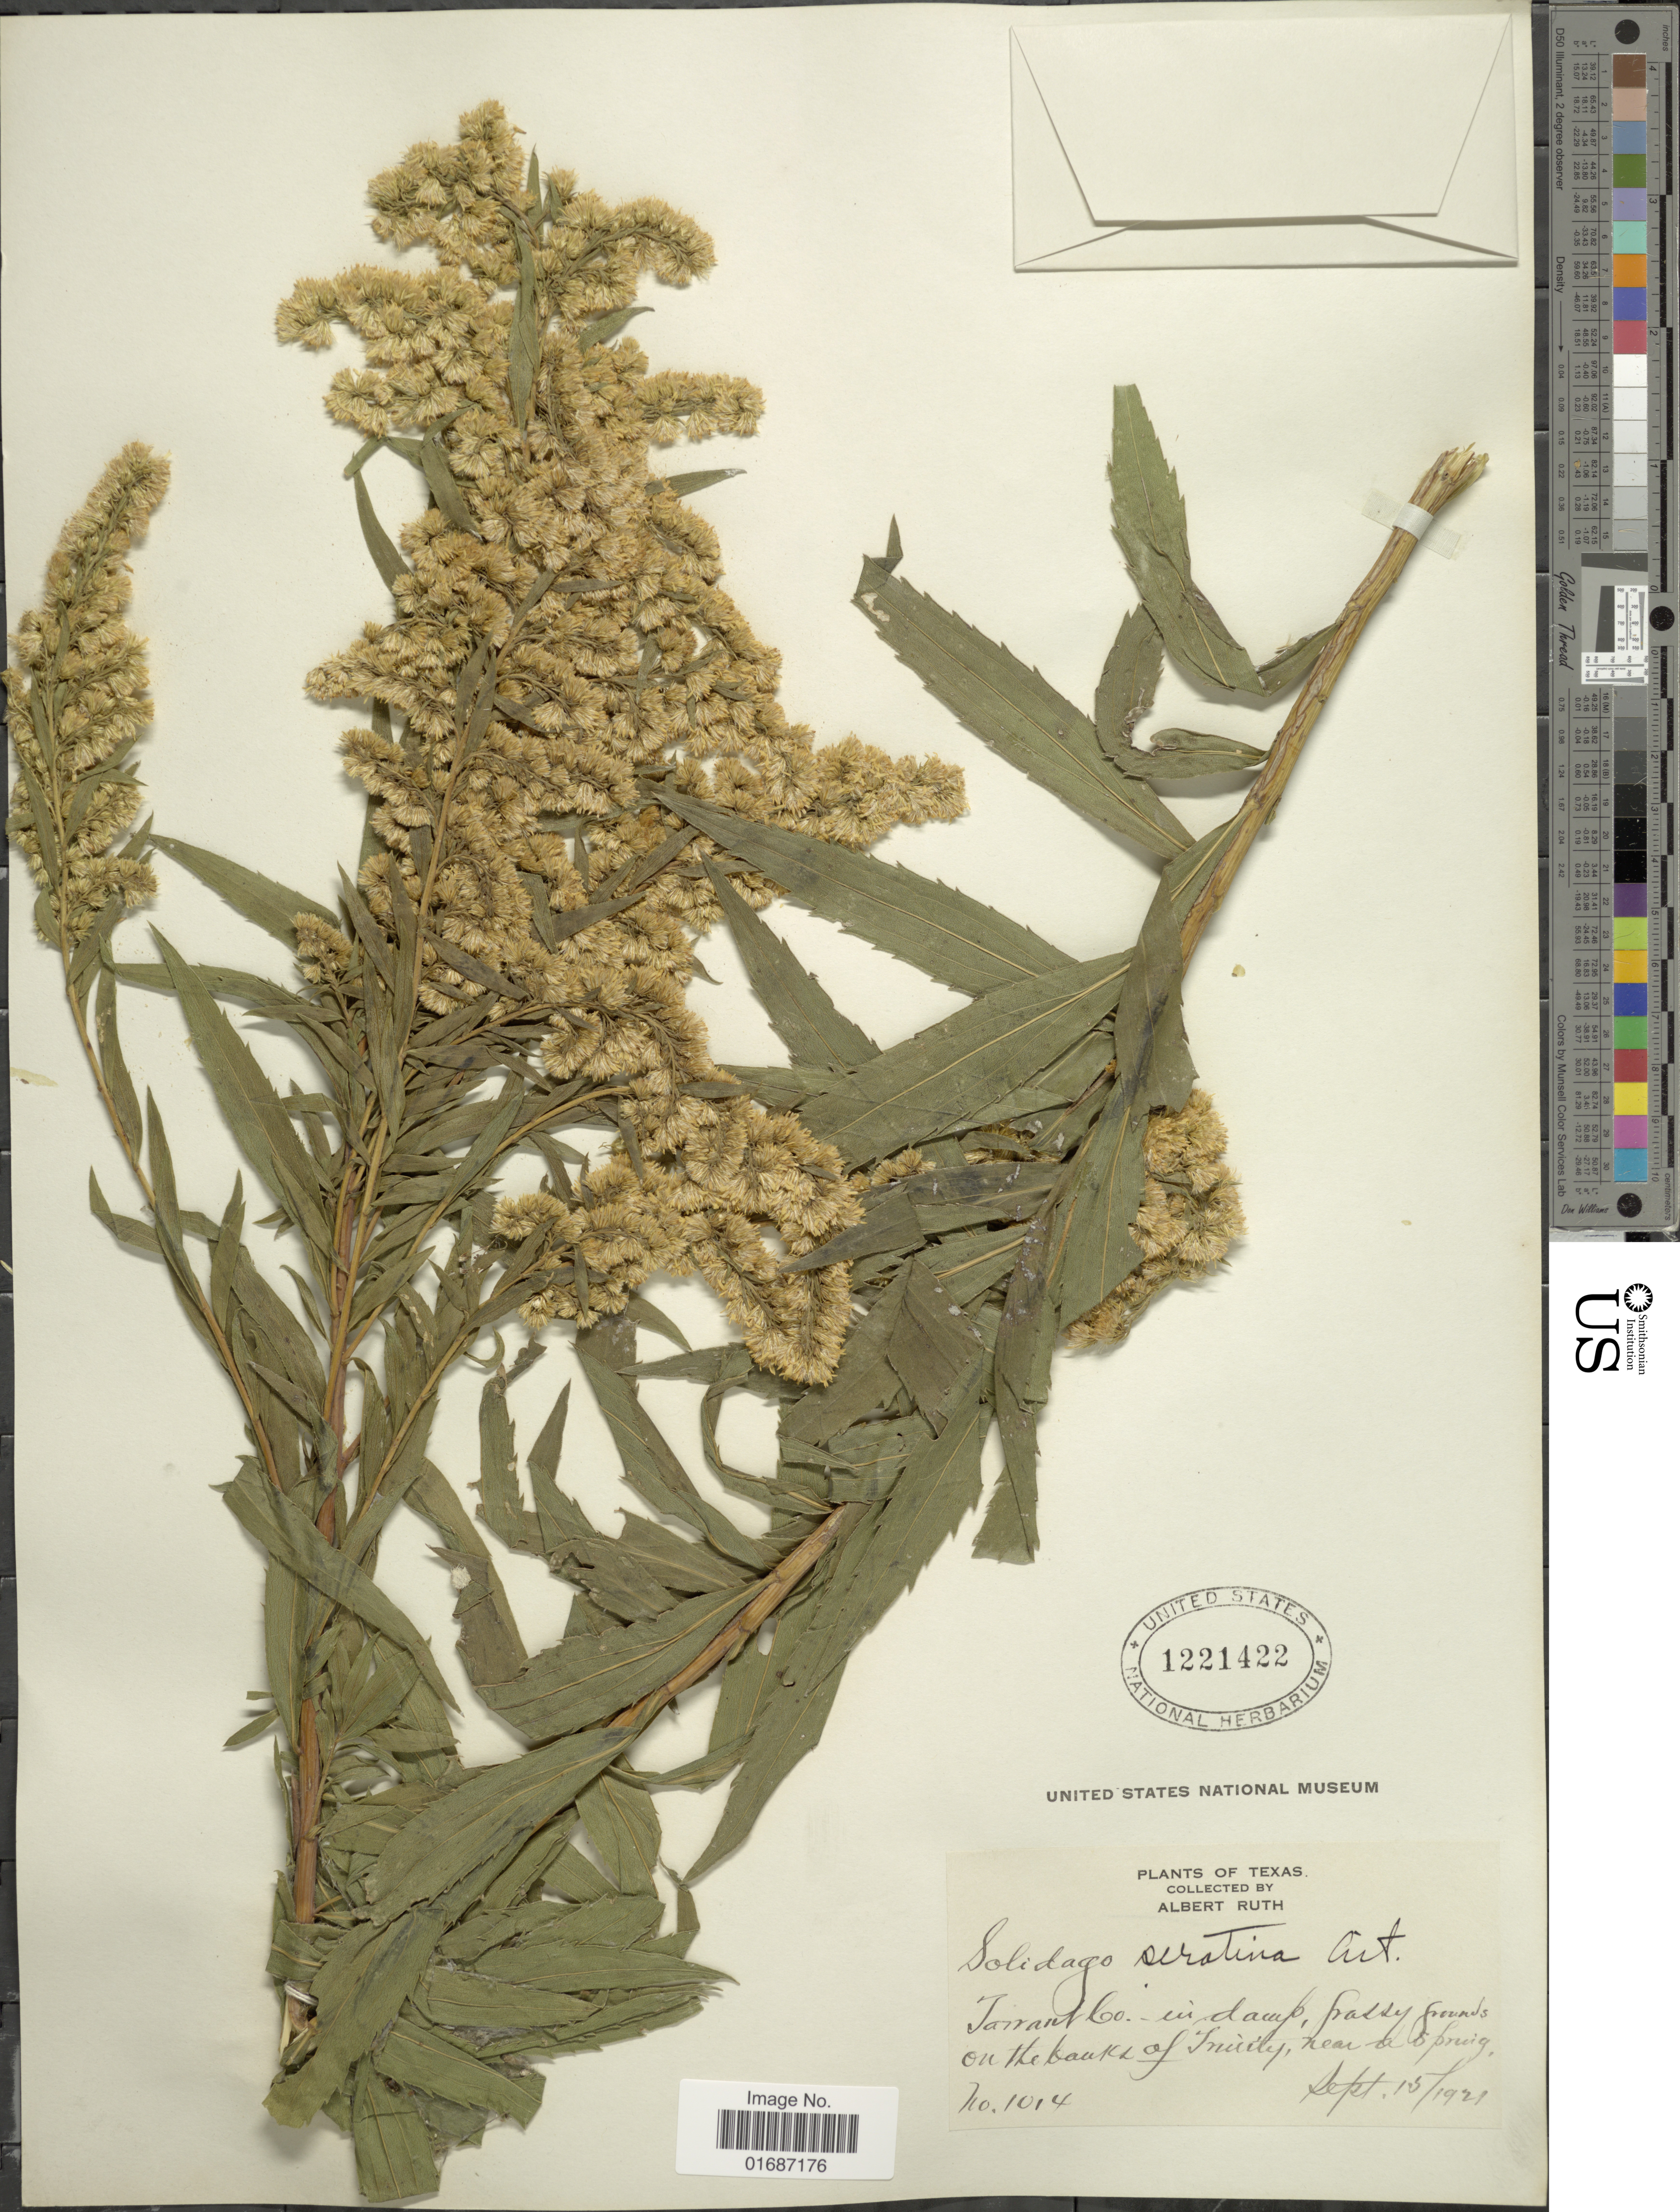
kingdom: Plantae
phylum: Tracheophyta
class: Magnoliopsida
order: Asterales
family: Asteraceae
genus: Solidago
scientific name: Solidago gigantea var. leiophylla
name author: Fernald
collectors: A. Ruth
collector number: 1014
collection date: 1921-09-15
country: United States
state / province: Texas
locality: Tarrant Co., in damp, grassy grounds on the banks of Trinity, near a spring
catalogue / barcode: US 1221422